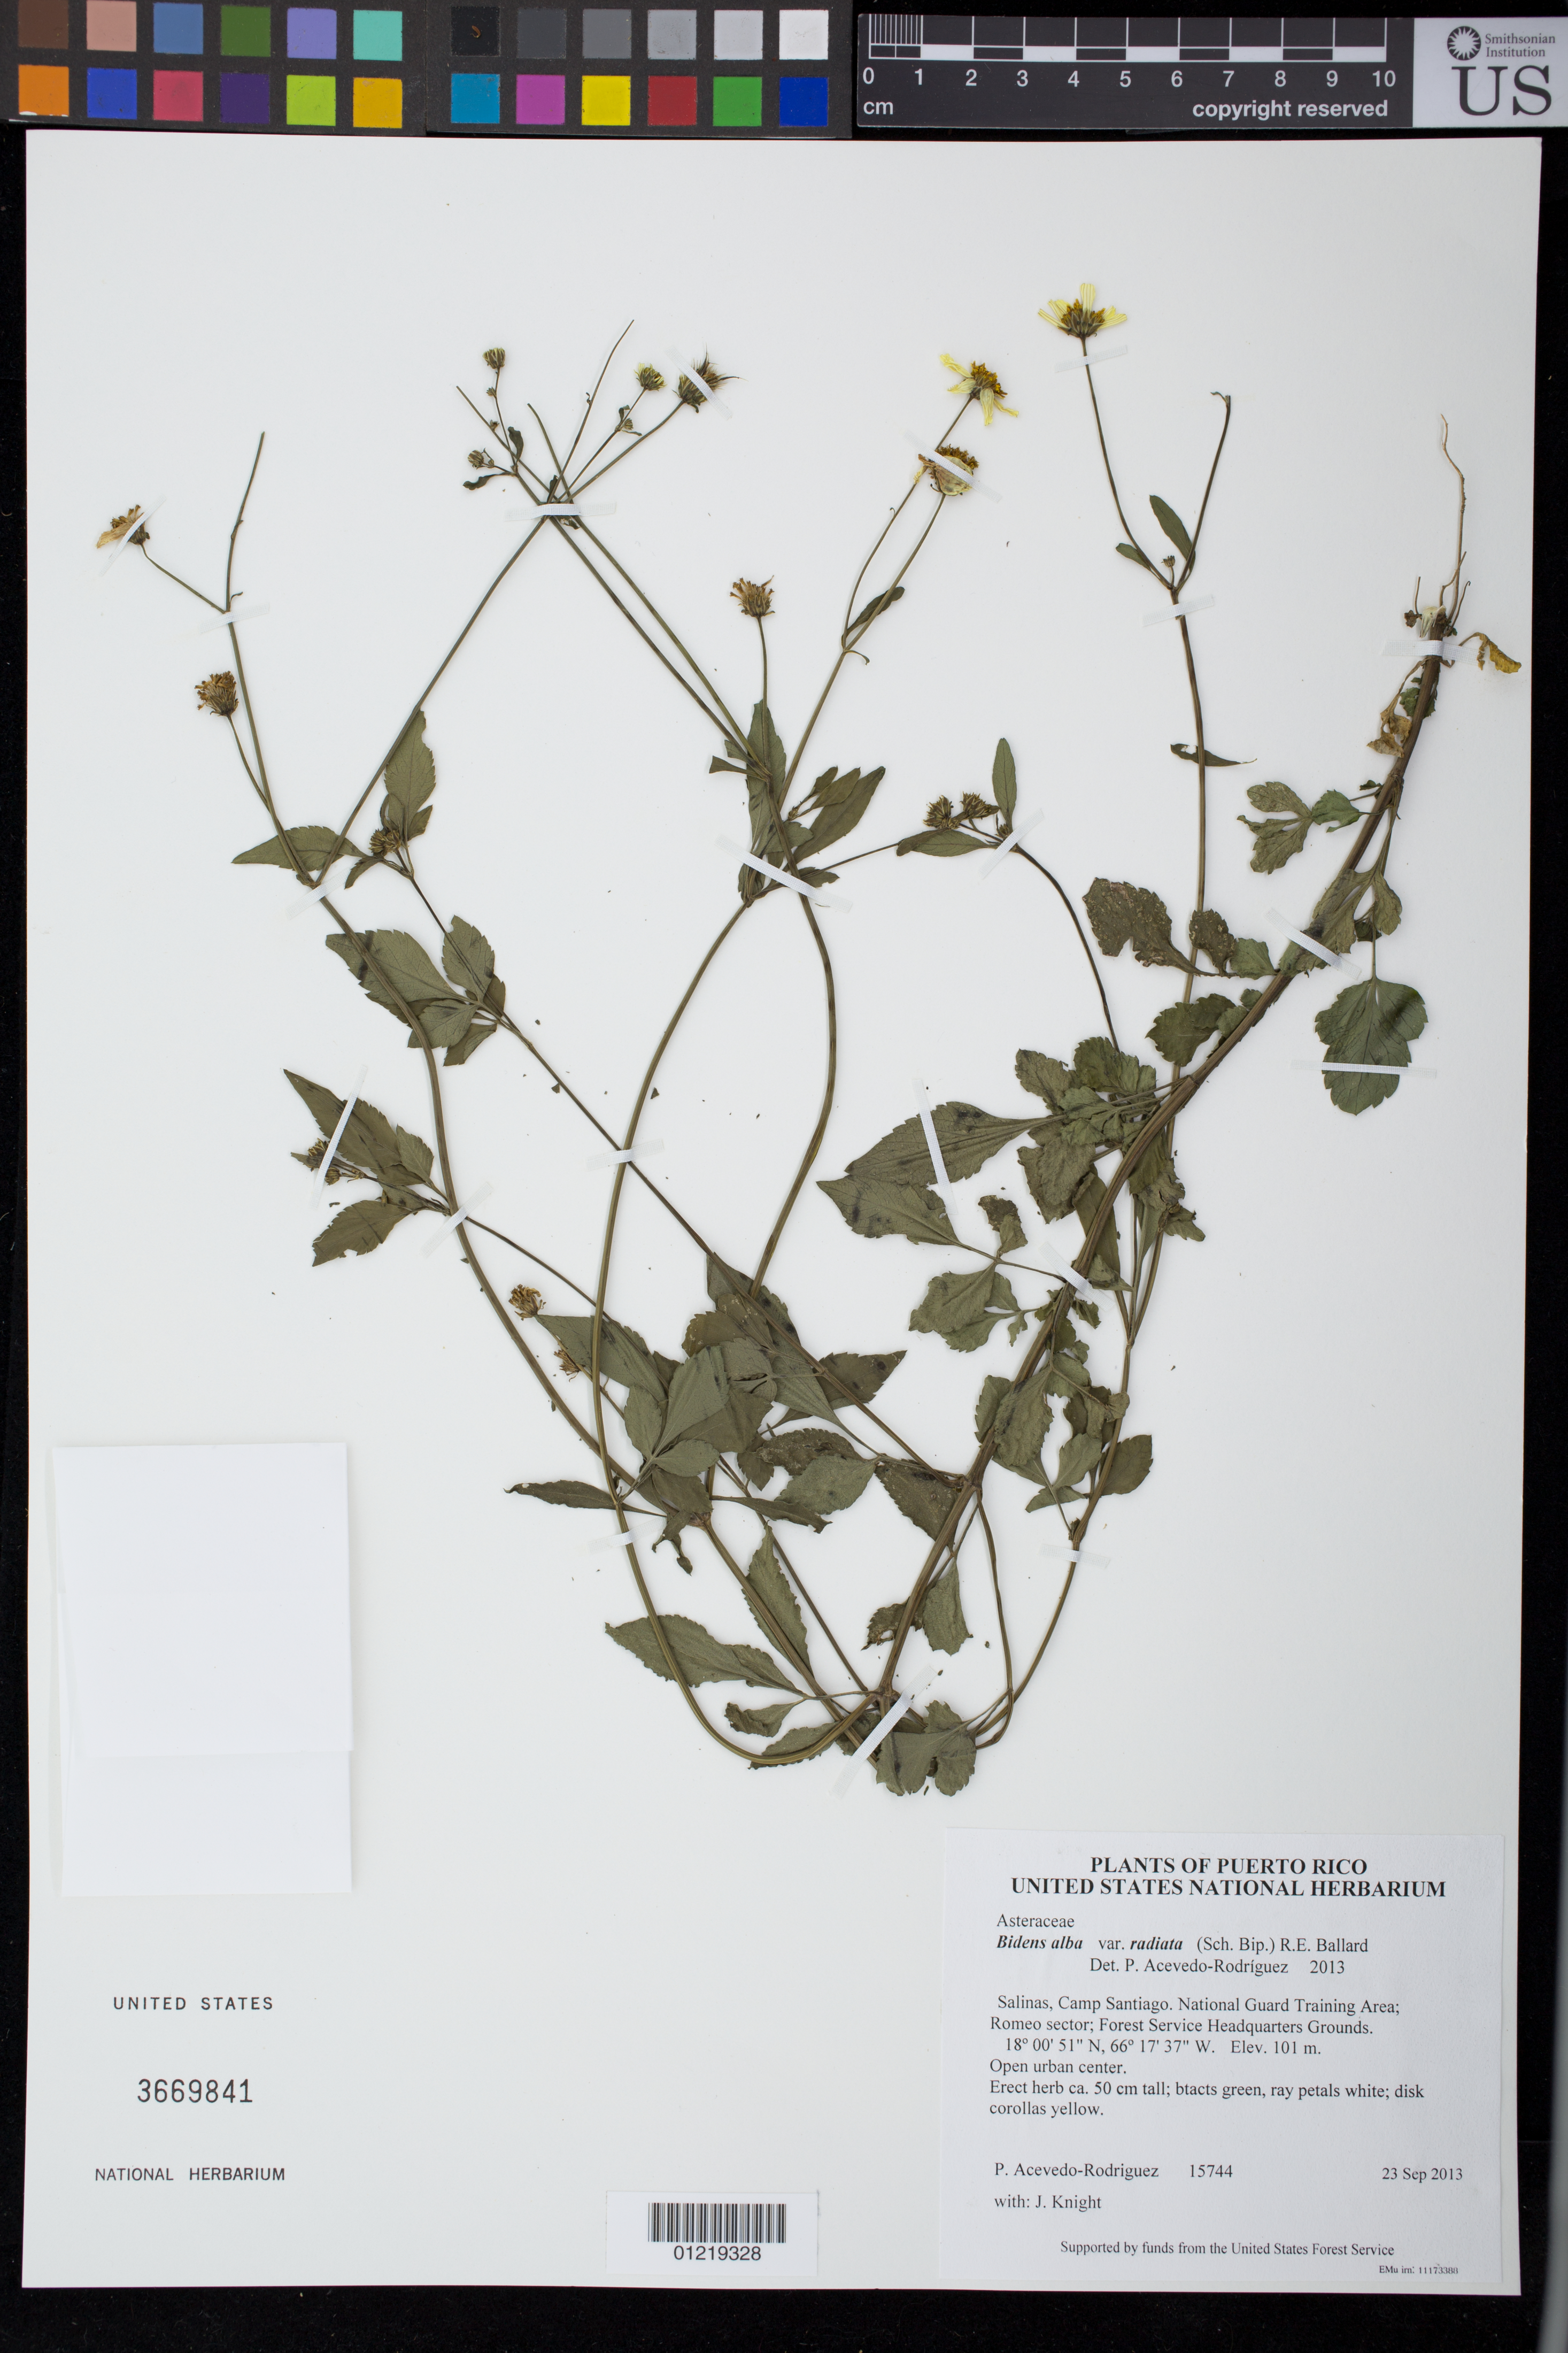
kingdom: Plantae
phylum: Tracheophyta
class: Magnoliopsida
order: Asterales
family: Asteraceae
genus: Bidens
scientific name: Bidens alba var. radiata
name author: (Sch. Bip.) R.E. Ballard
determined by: Acevedo-Rodríguez, P., (BOT), Smithsonian Institution - National Museum of Natural History (UNITED STATES)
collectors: P. Acevedo-Rodr. & J. Knight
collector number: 15744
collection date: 2013-09-23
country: Puerto Rico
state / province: Salinas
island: Puerto Rico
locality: Camp Santiago. National Guard Training Area; Romeo sector; Forest Service Headquarters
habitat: Open urban center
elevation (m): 101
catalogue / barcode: US 3669841